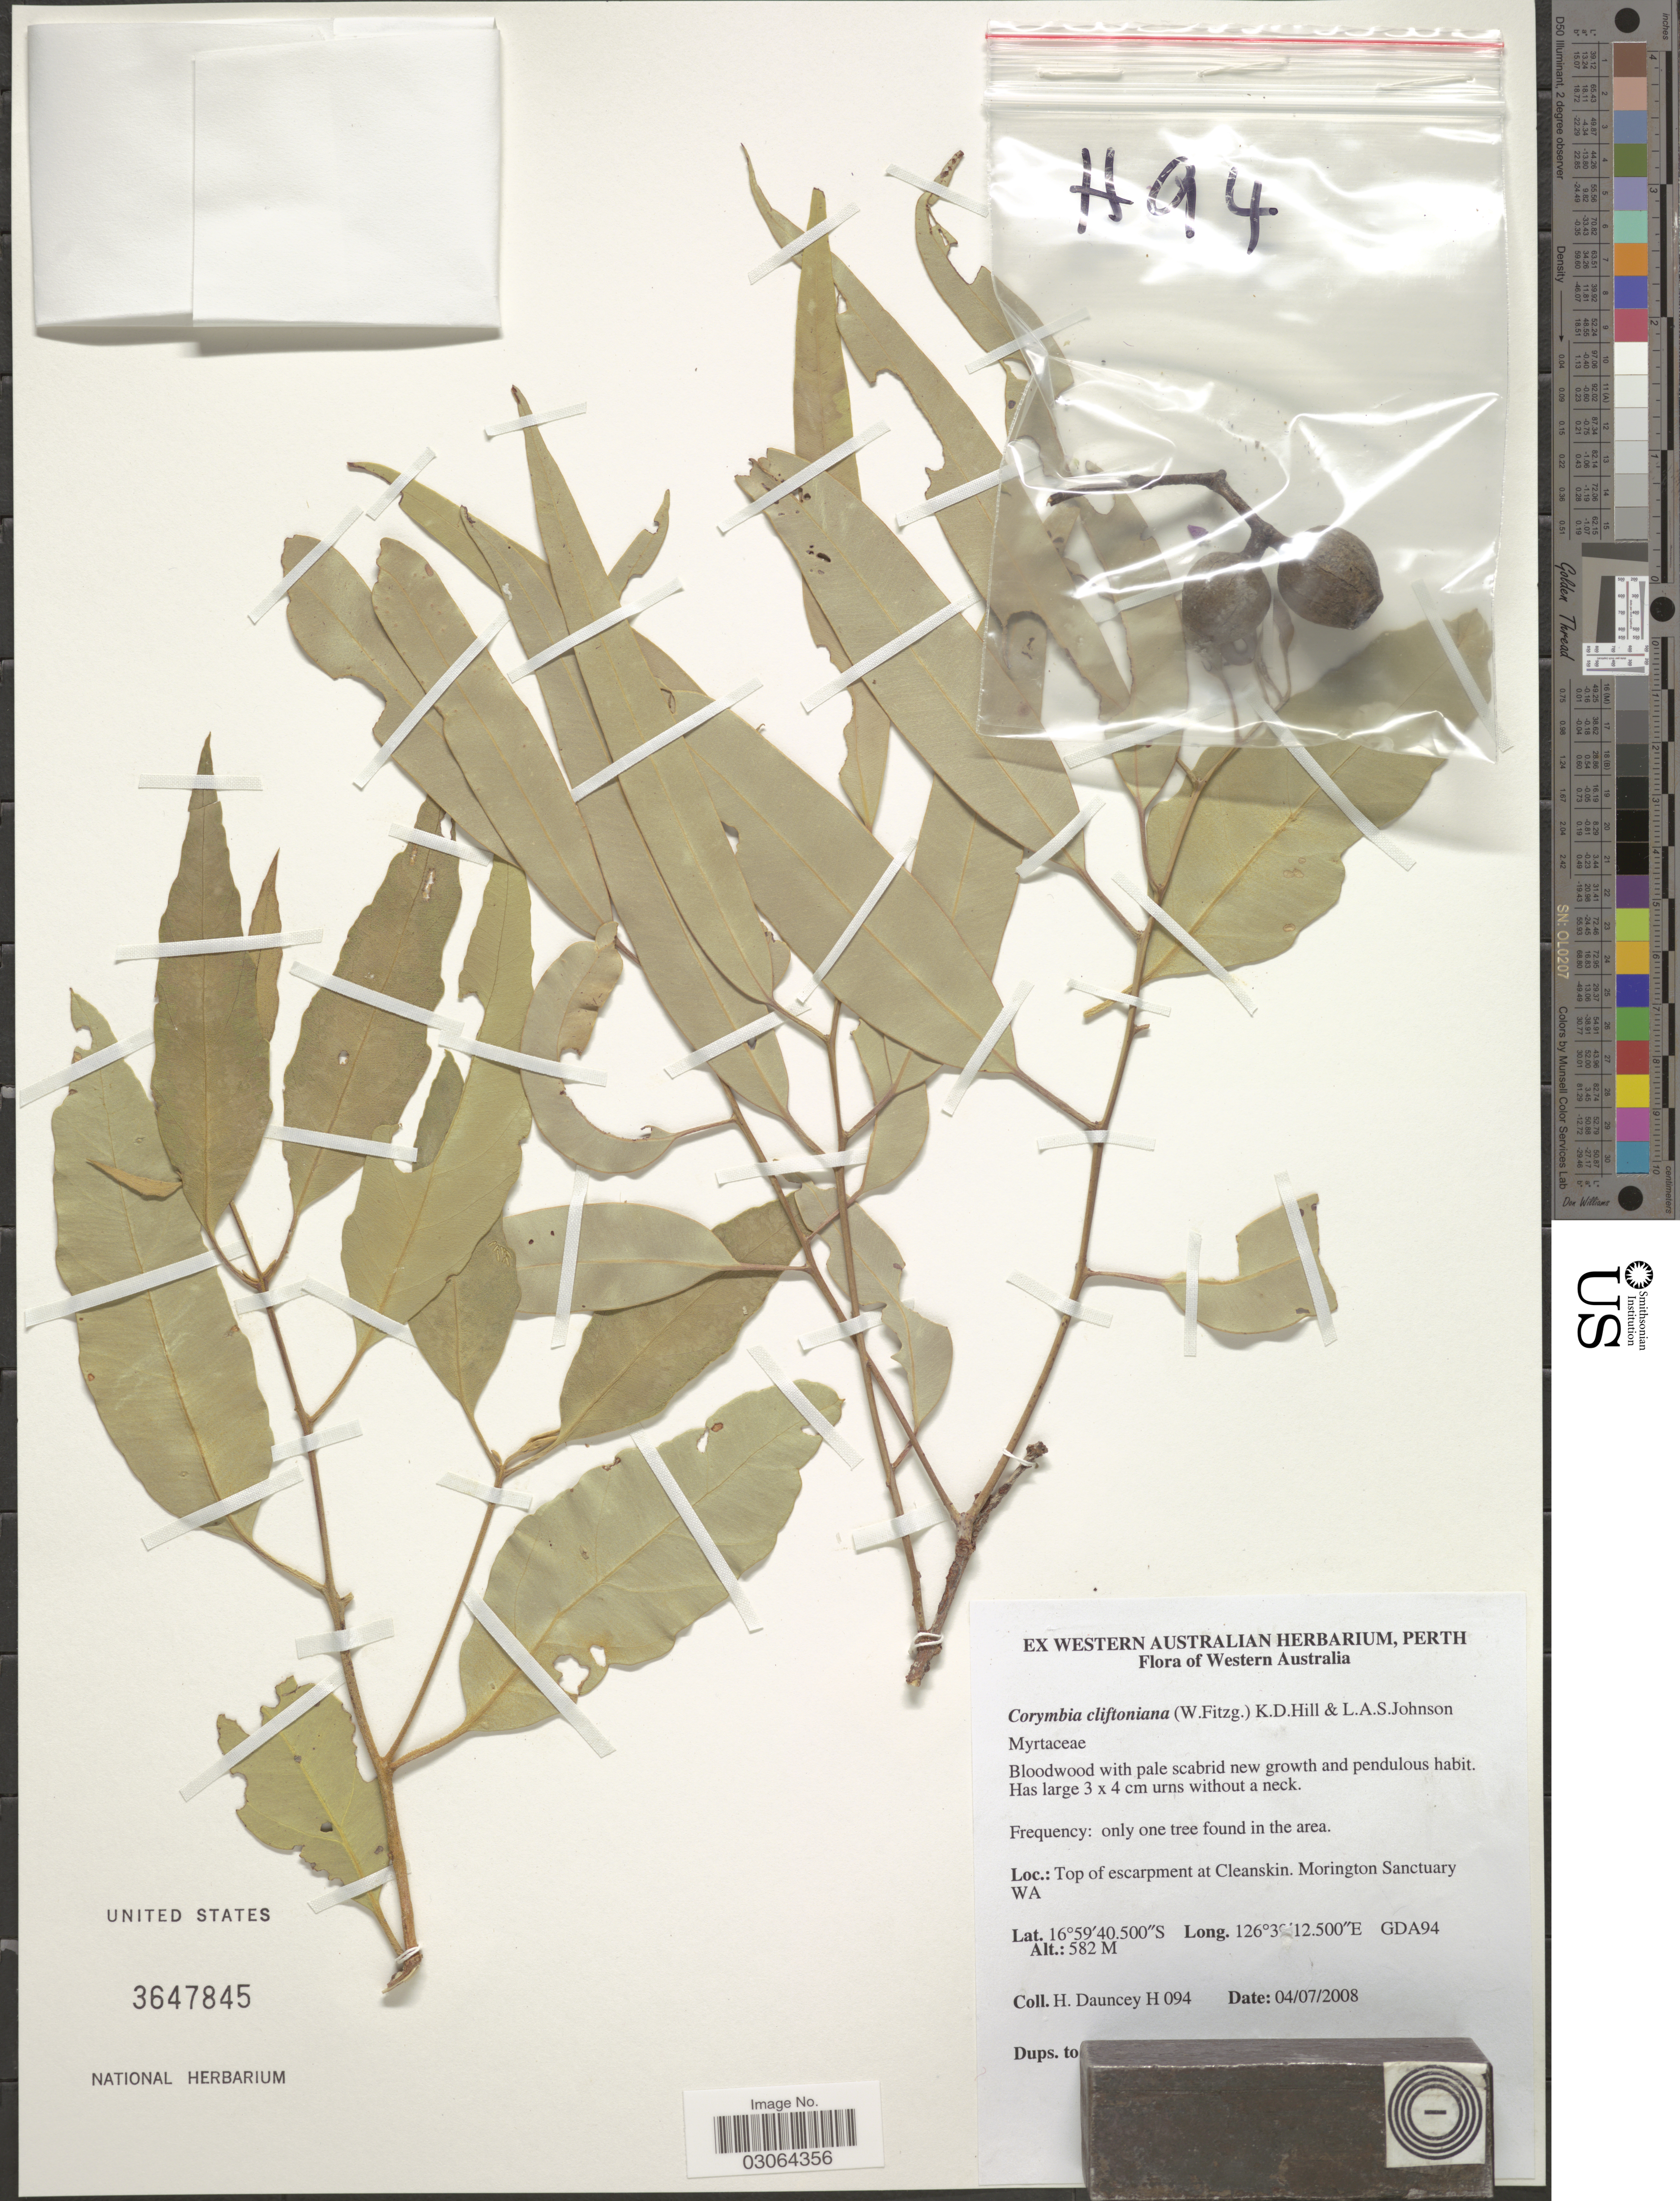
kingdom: Plantae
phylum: Tracheophyta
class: Magnoliopsida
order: Myrtales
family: Myrtaceae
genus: Decaspermum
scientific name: Decaspermum fruticosum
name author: J.R. Forst. & G. Forst.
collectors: H. Dauncey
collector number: H 094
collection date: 2008-07-04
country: Australia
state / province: Western Australia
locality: Top of escarpment at Cleanskin, Morington Sanctuary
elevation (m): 582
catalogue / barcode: US 3647845